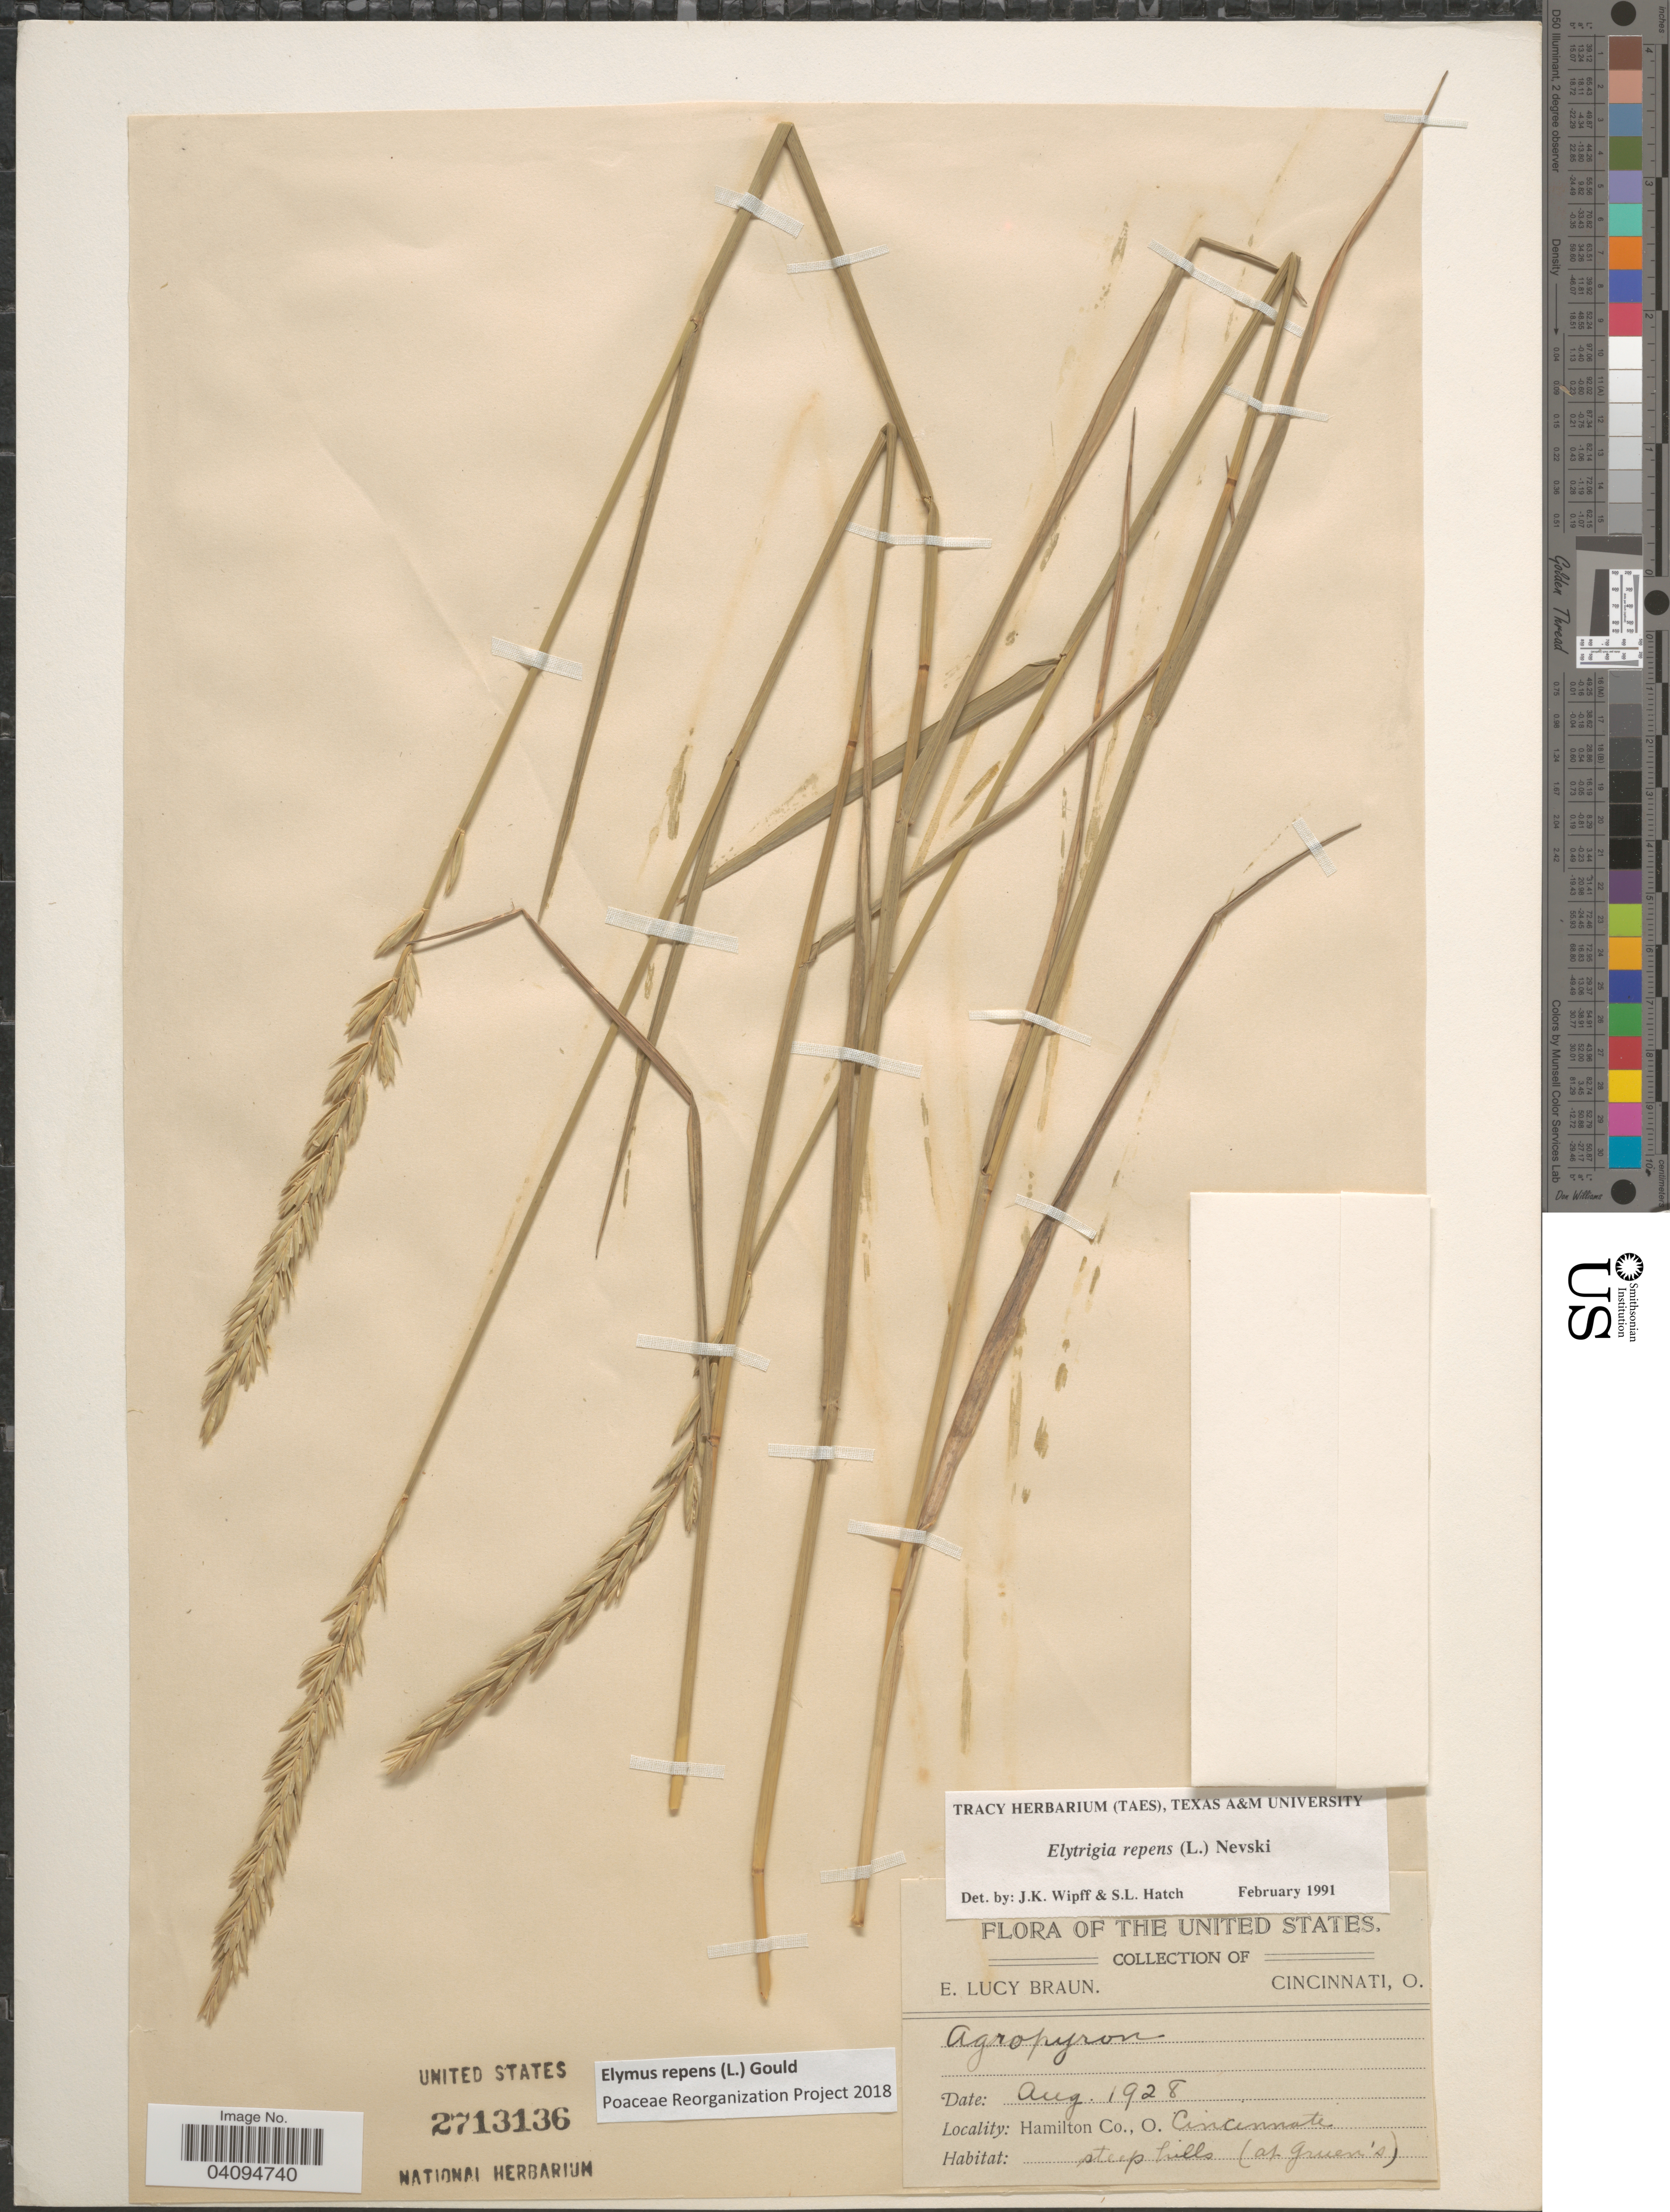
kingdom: Plantae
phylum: Tracheophyta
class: Liliopsida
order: Poales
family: Poaceae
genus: Elymus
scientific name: Elymus repens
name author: (L.) Gould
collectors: E. L. Braun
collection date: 1928-08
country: United States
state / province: Ohio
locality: Hamilton Co., Cincinnati.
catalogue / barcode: US 2713136